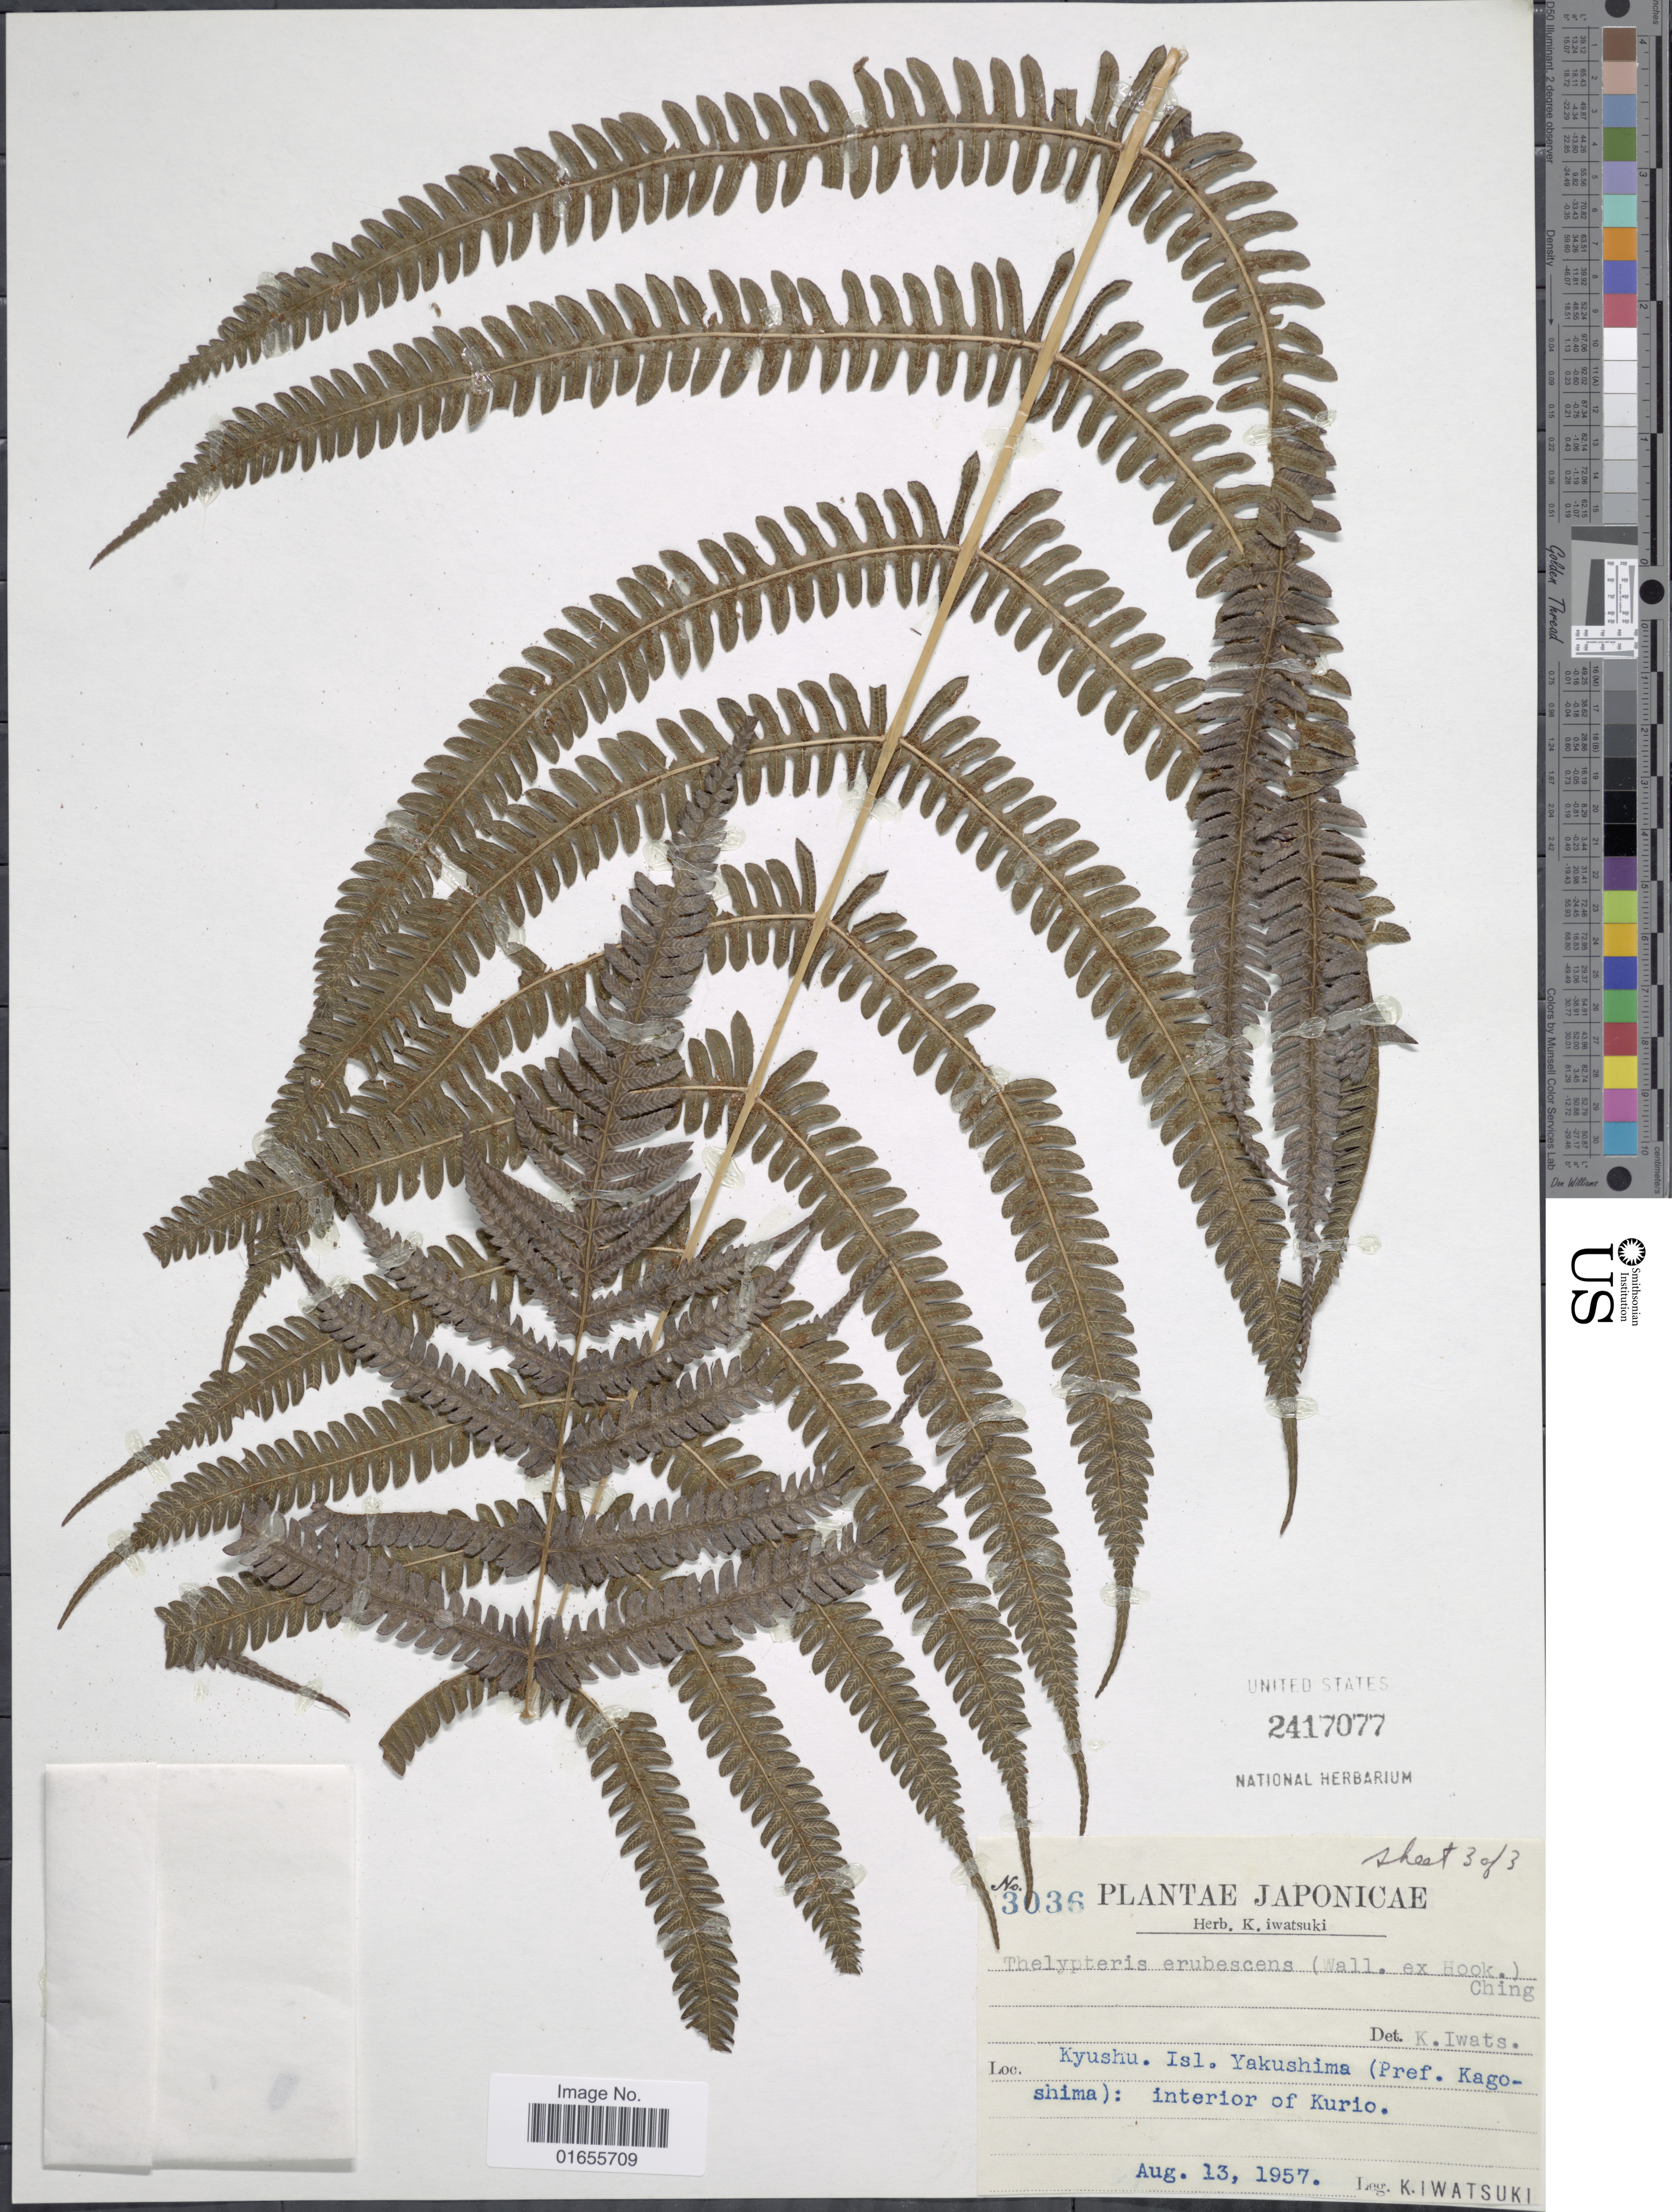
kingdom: Plantae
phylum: Tracheophyta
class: Polypodiopsida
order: Polypodiales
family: Thelypteridaceae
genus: Glaphyropteridopsis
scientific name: Glaphyropteridopsis erubescens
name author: (Wall. ex Hook.) Ching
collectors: K. Iwatsuki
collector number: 3036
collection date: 1957-08-13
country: Japan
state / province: Kagosima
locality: Kyushu. Isl. Yakushima: Interior of Kurio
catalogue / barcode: US 2417077